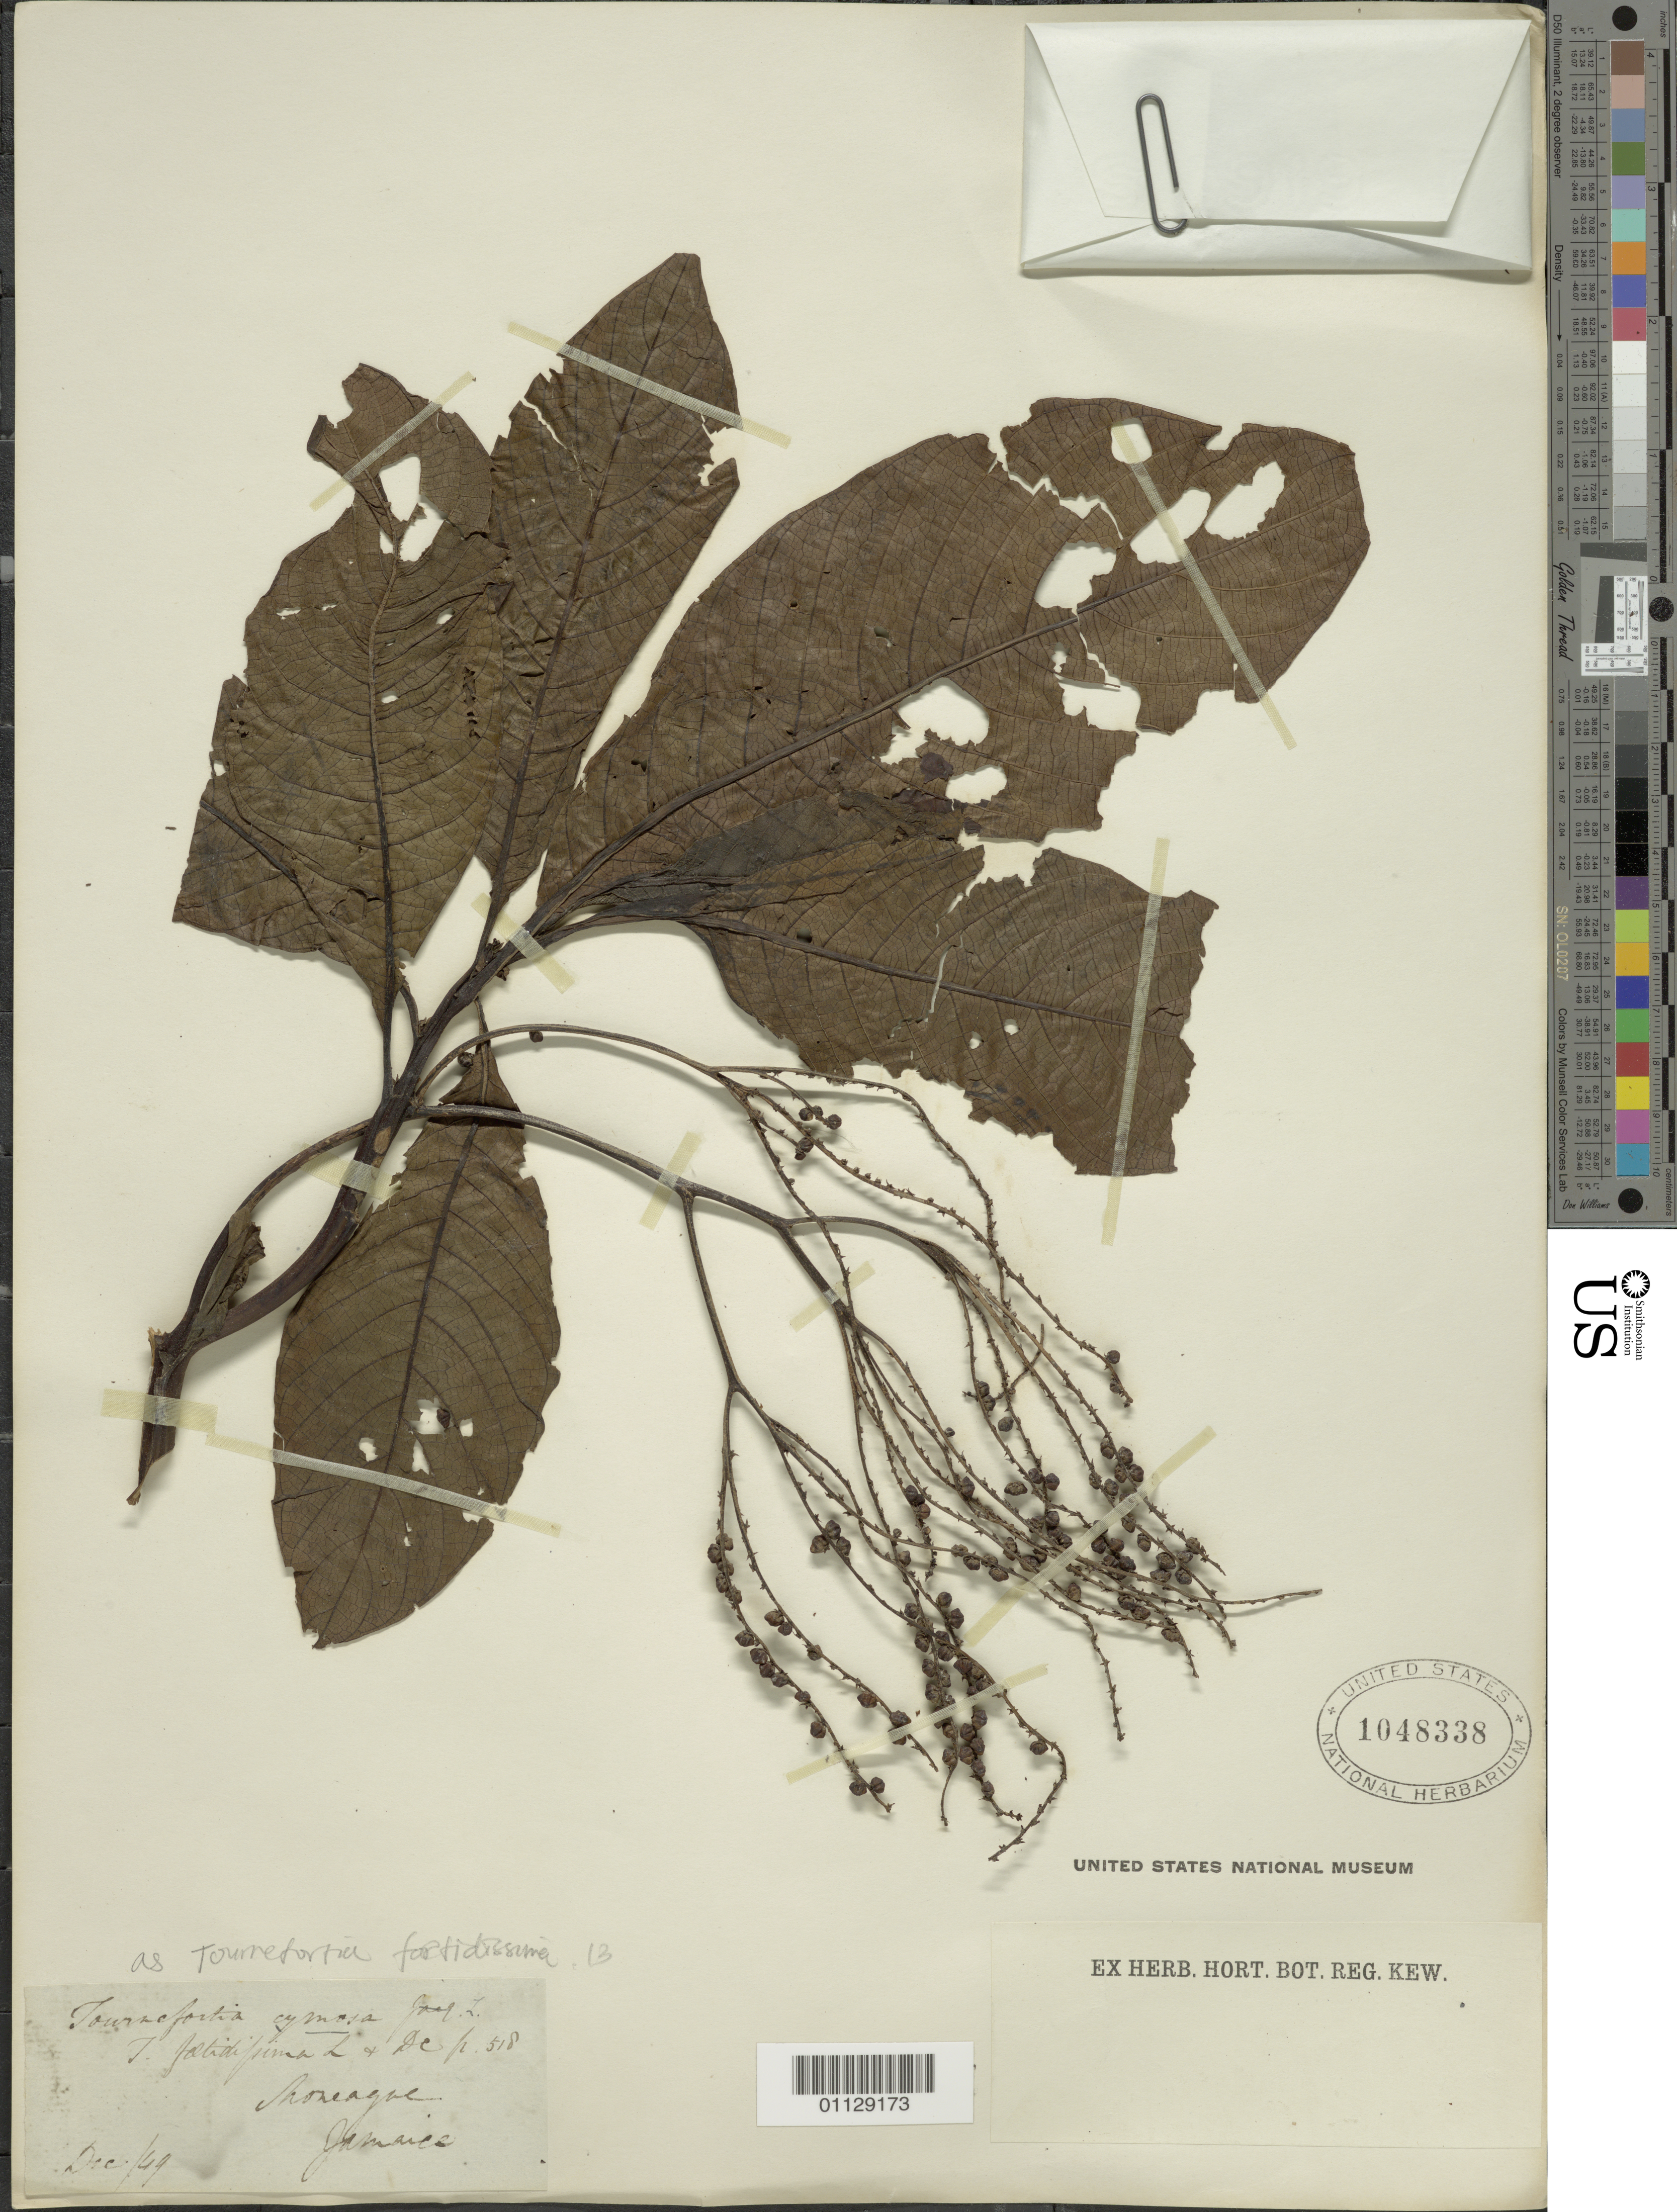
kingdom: Plantae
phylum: Tracheophyta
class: Magnoliopsida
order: Boraginales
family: Heliotropiaceae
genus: Tournefortia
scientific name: Tournefortia glabra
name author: L.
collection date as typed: Dec 1969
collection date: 1969-12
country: Jamaica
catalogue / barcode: US 1408338